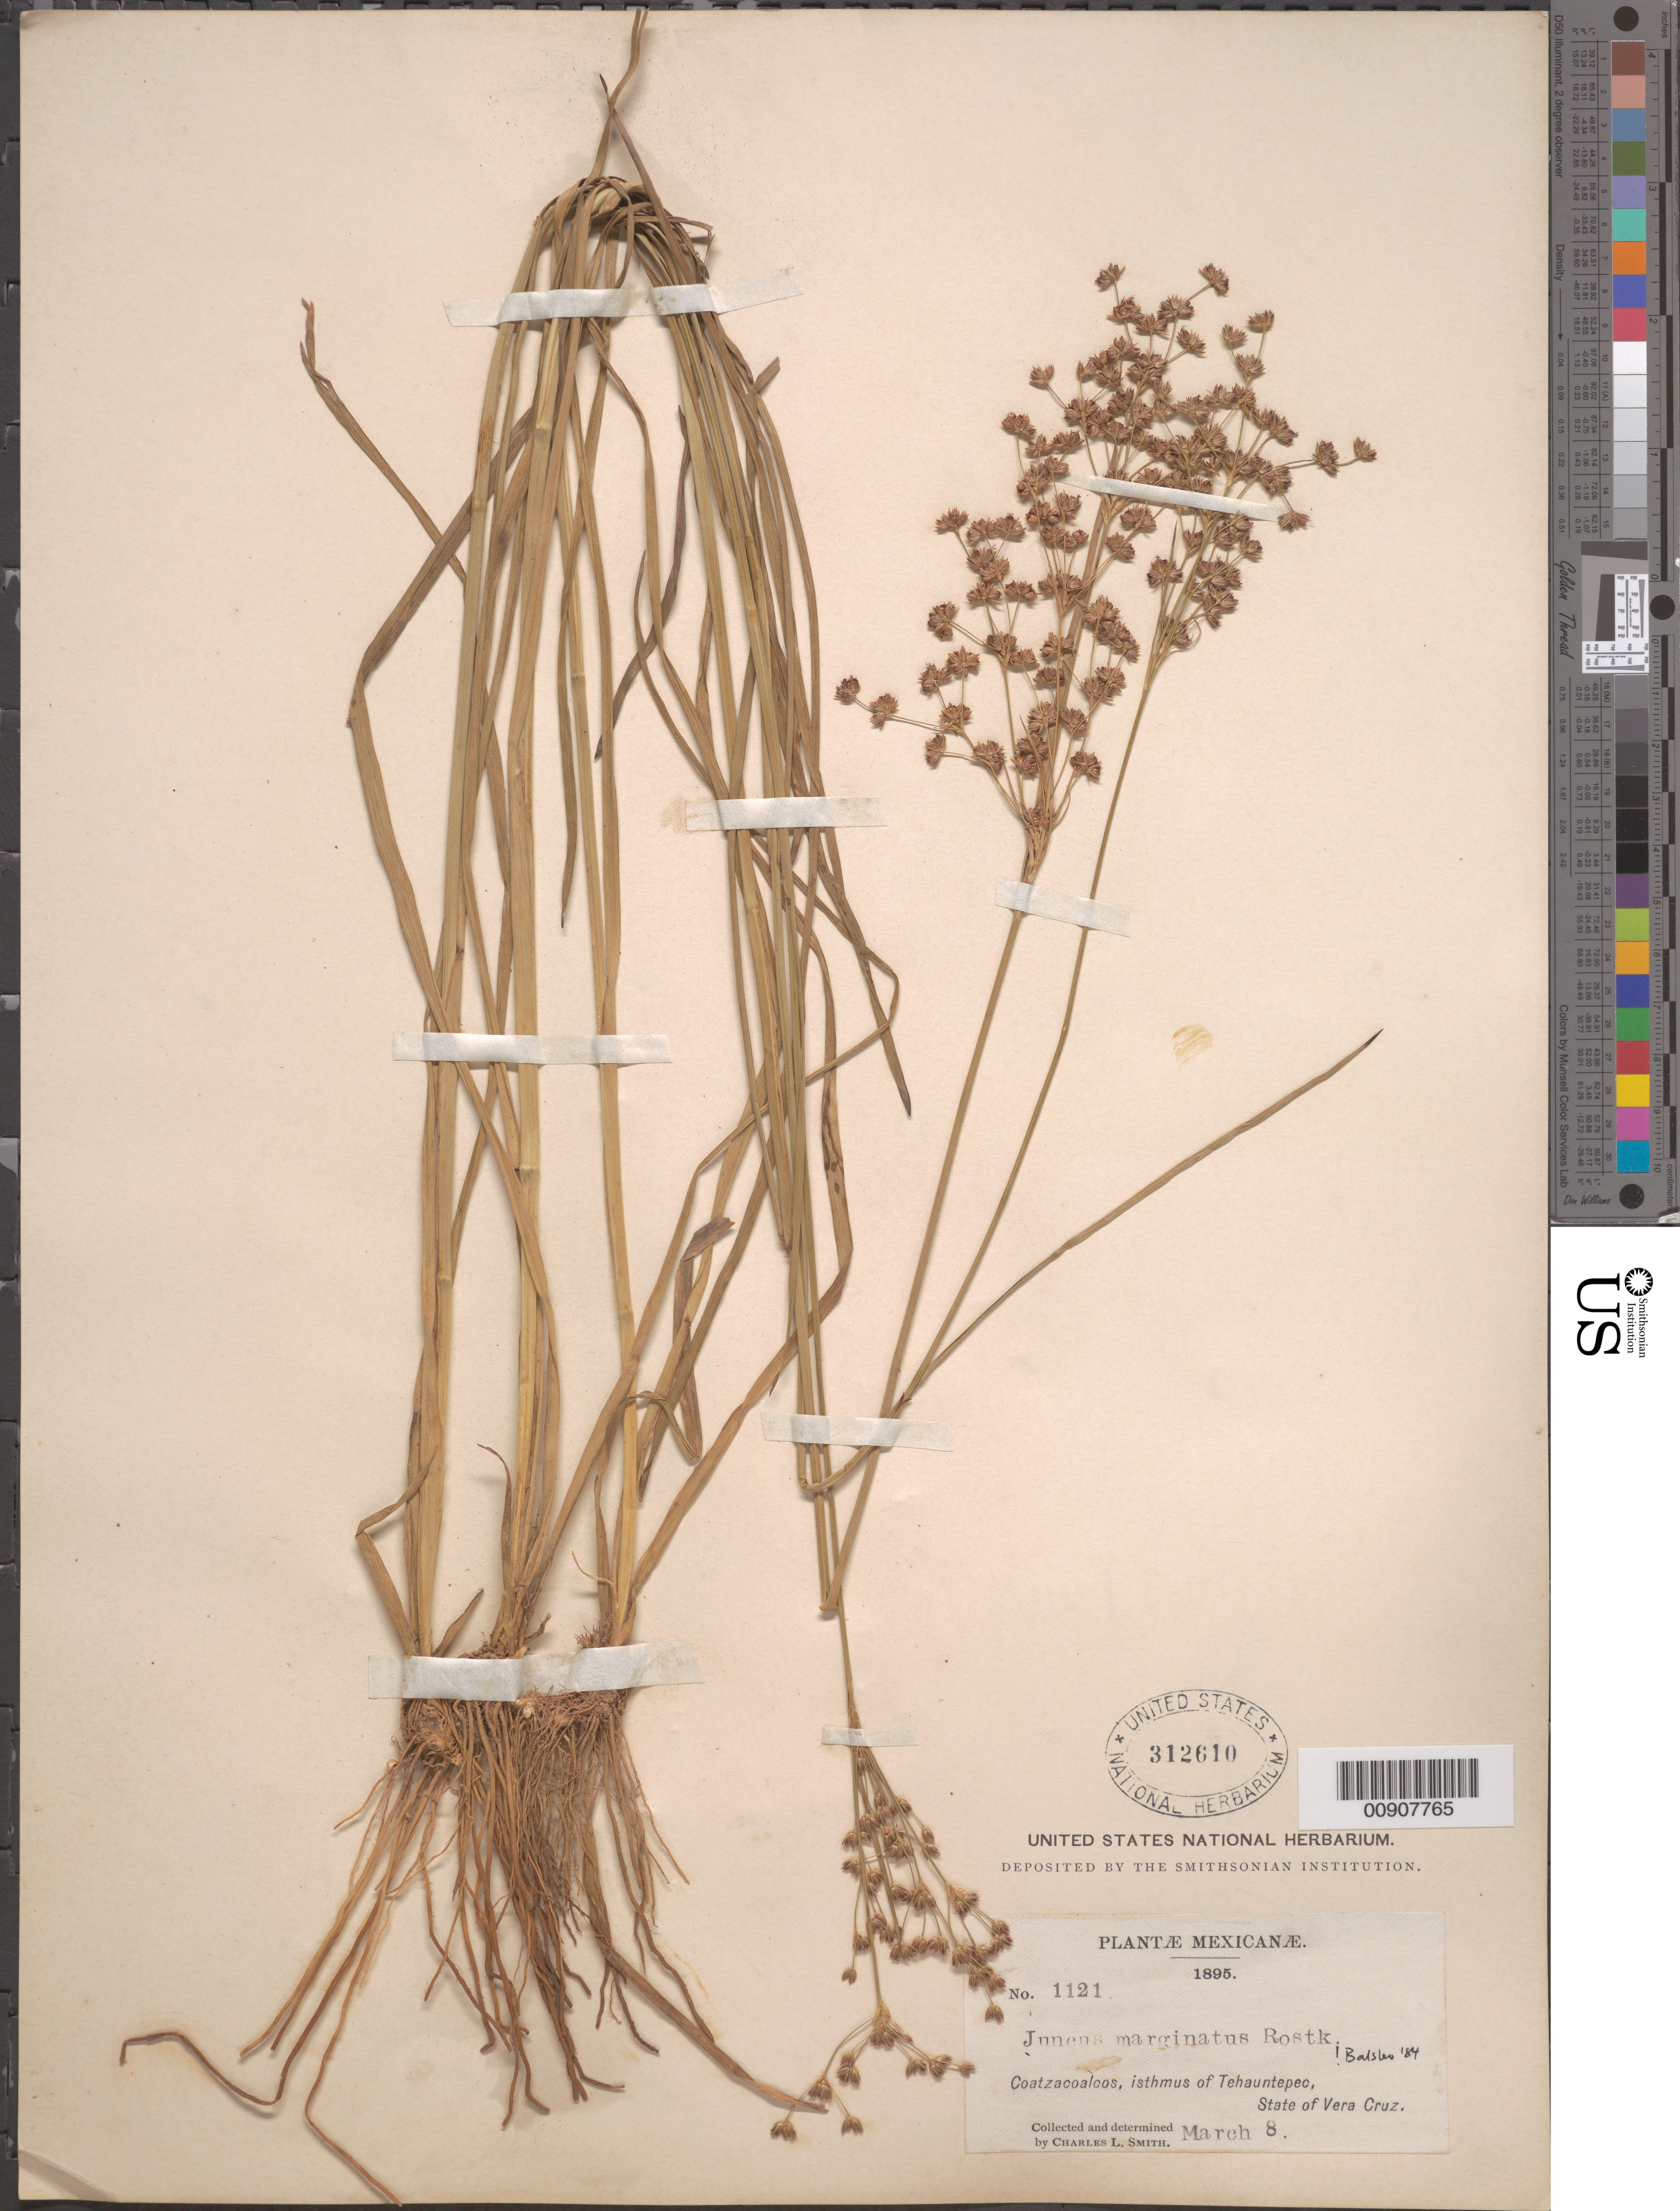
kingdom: Plantae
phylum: Tracheophyta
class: Liliopsida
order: Poales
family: Juncaceae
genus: Juncus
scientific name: Juncus marginatus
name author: Rostk.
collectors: C. L. Smith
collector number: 1121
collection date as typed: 08 Mar 1895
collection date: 1895-03-08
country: Mexico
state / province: Veracruz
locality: Coatzacoalcos, isthmus of Tehauntepec [sic], State of Veracruz.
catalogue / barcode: US 312610